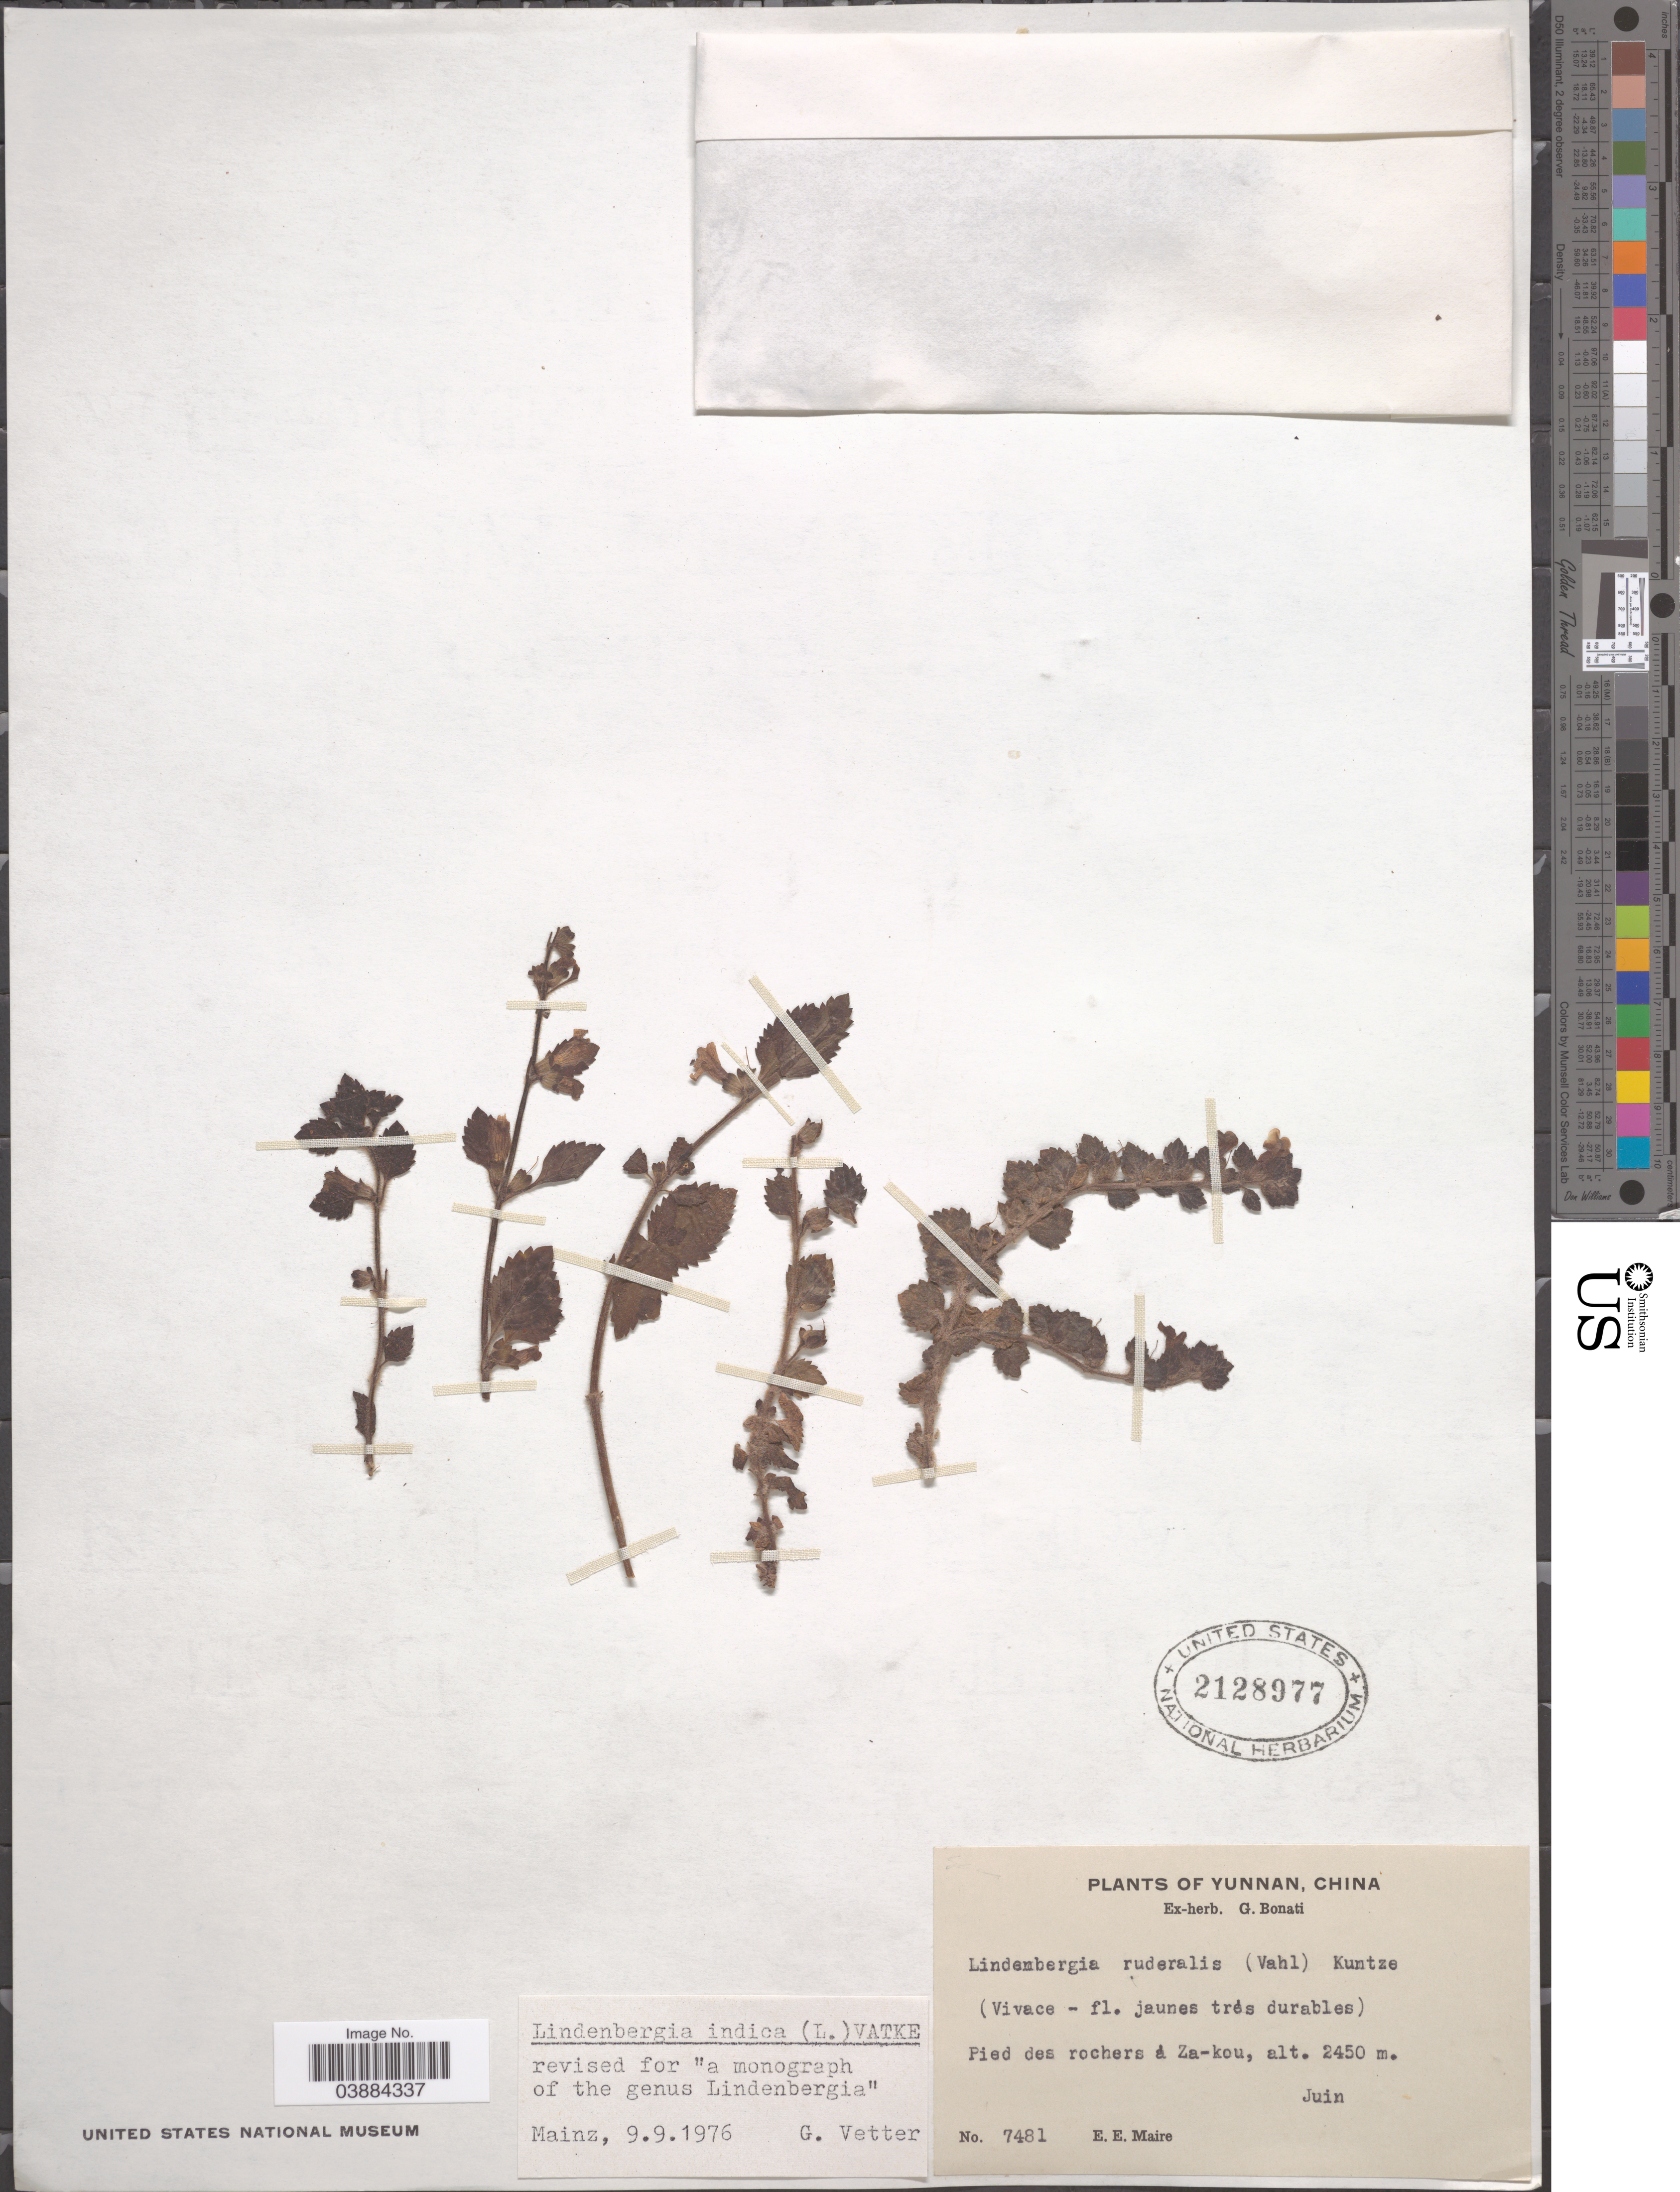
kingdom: Plantae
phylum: Tracheophyta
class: Magnoliopsida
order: Lamiales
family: Orobanchaceae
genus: Lindenbergia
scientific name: Lindenbergia indica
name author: (L.) Vatke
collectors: E. E. Maire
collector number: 7481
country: China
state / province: Yunnan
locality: Pied des rochers á Za-kou.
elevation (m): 2450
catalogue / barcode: US 2128977